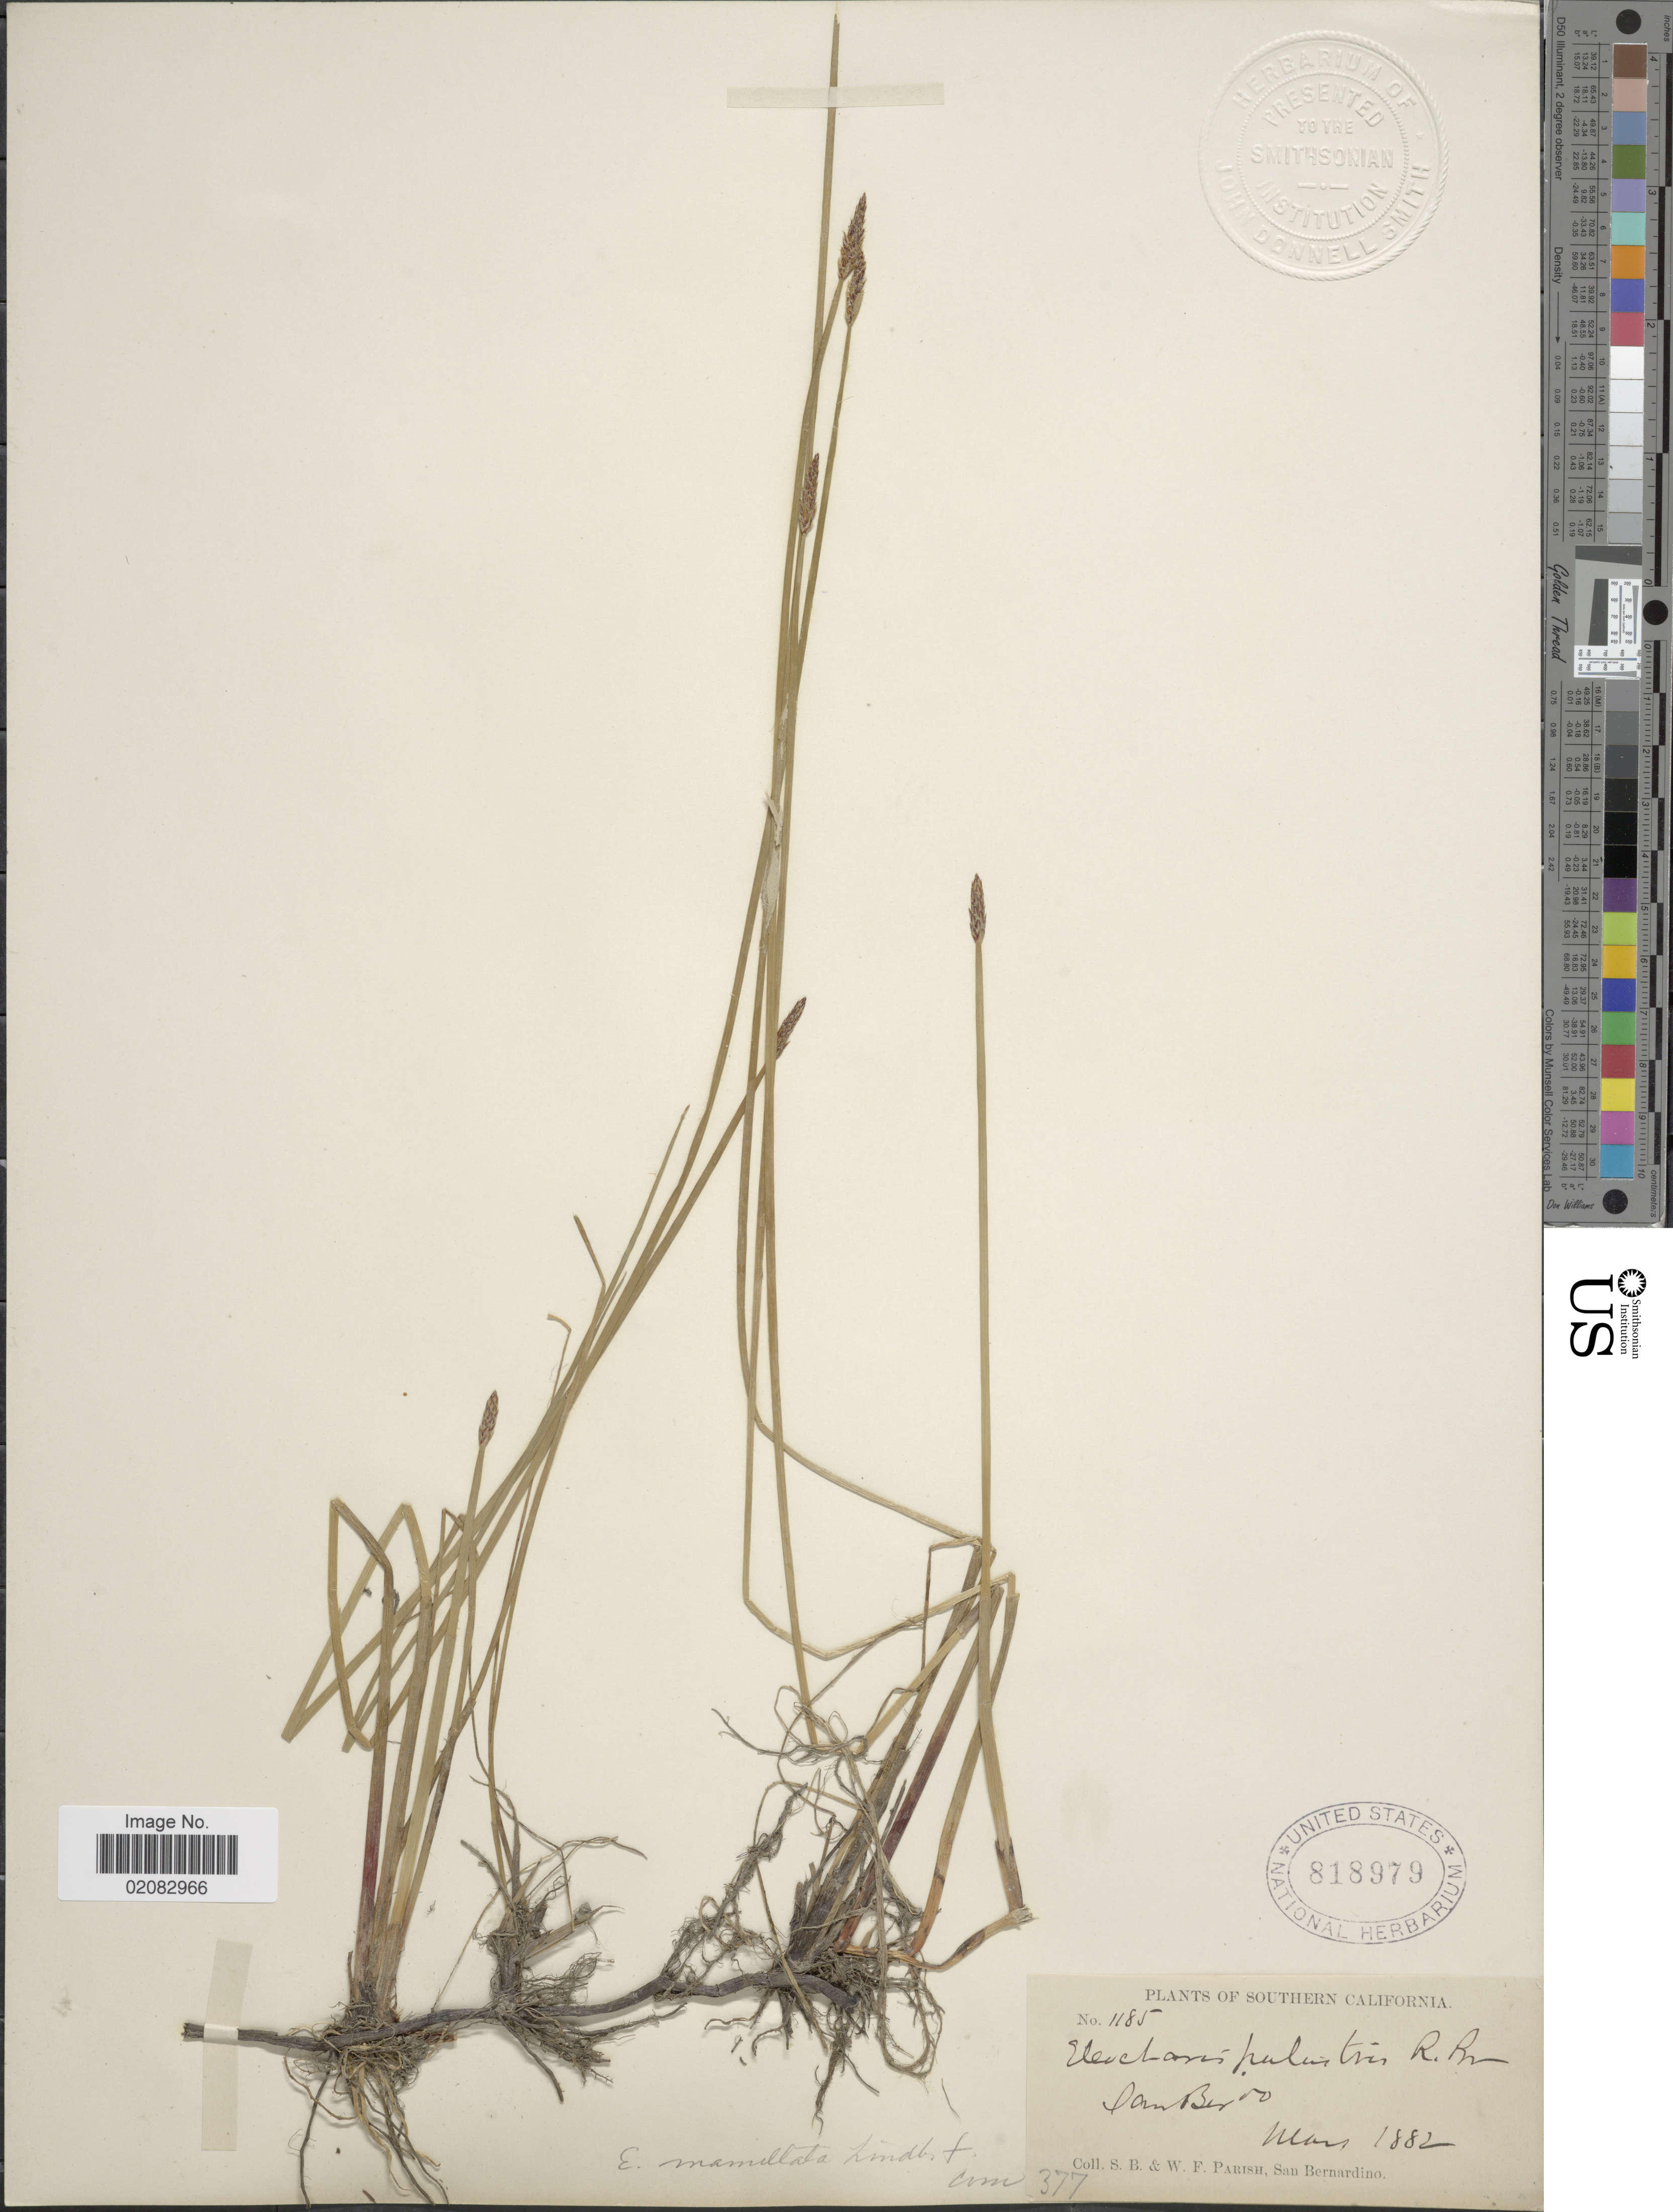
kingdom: Plantae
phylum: Tracheophyta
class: Liliopsida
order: Poales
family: Cyperaceae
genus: Eleocharis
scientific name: Eleocharis macrostachya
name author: Britton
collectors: S. B. Parish & W. F. Parish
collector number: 1185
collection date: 1882-03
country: United States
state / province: California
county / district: San Bernardino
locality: Southern California, San Berno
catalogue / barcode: US 818979